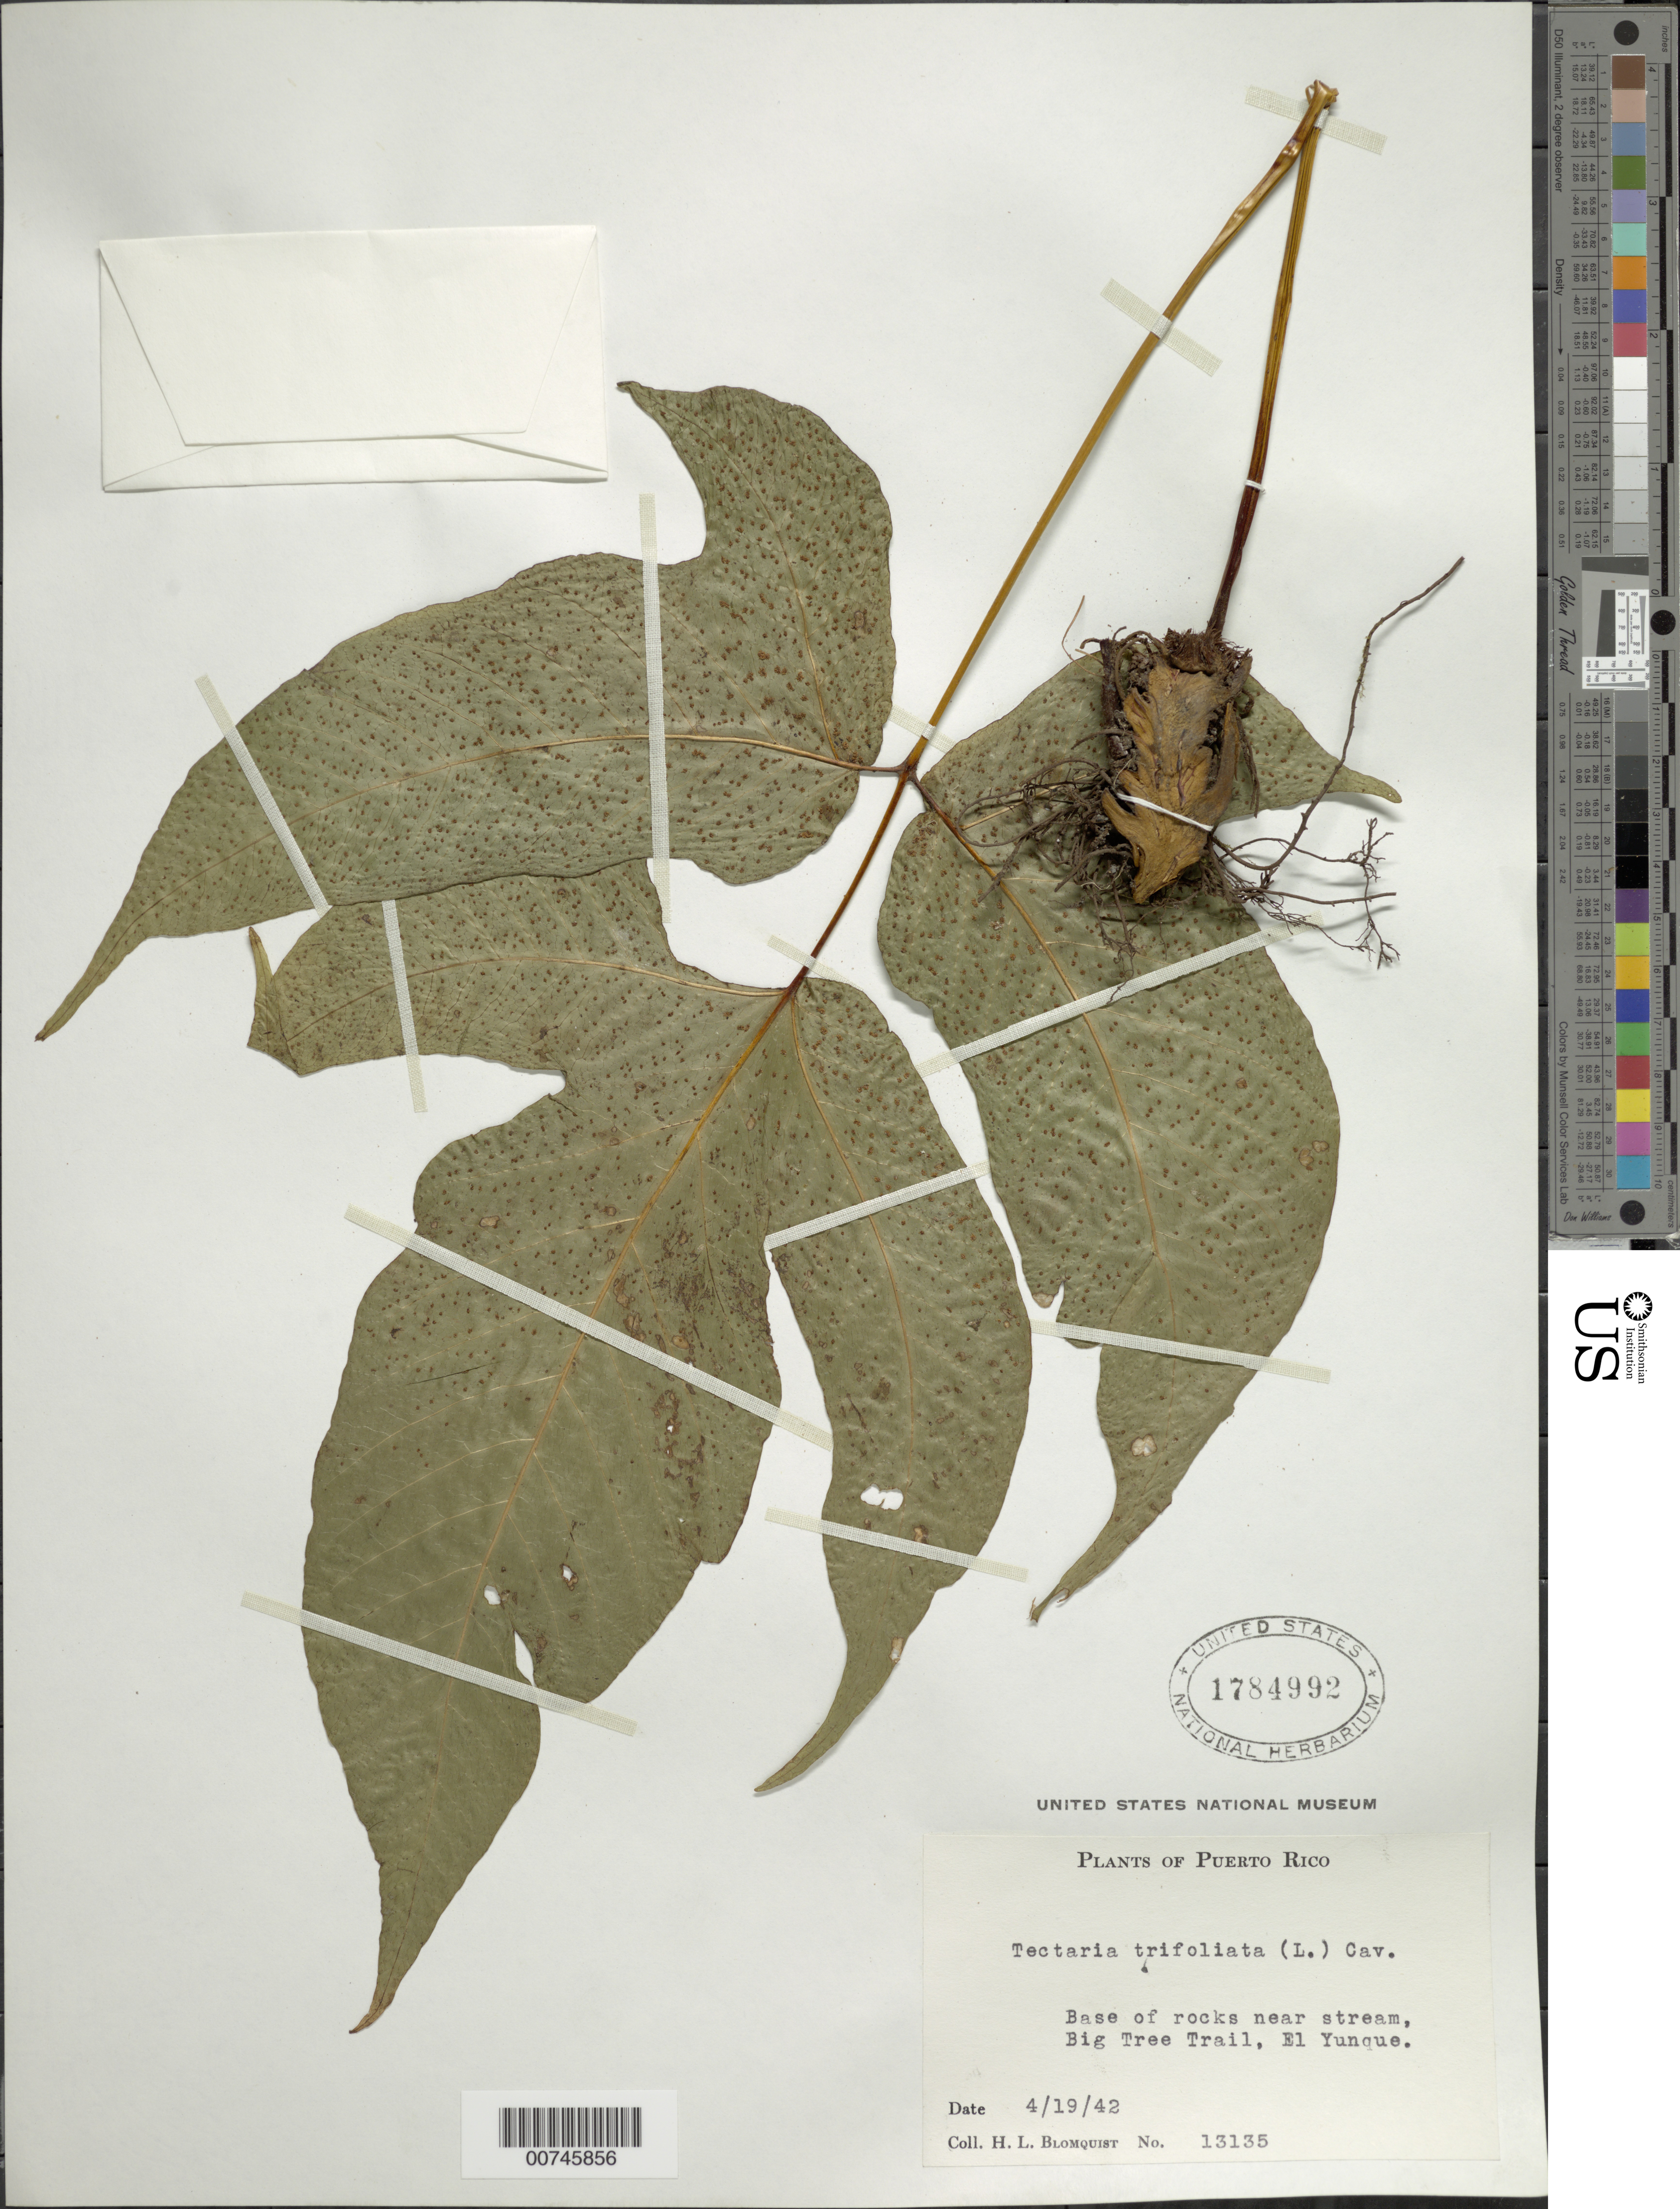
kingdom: Plantae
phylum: Tracheophyta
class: Polypodiopsida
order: Polypodiales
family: Tectariaceae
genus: Tectaria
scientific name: Tectaria trifoliata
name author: (L.) Cav.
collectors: H. Blomquist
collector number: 13135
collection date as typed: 19 Apr 1942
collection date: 1942-04-19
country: Puerto Rico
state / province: Río Grande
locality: Big Tree Trail, El Yunque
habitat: Base of rocks near stream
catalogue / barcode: US 1784992